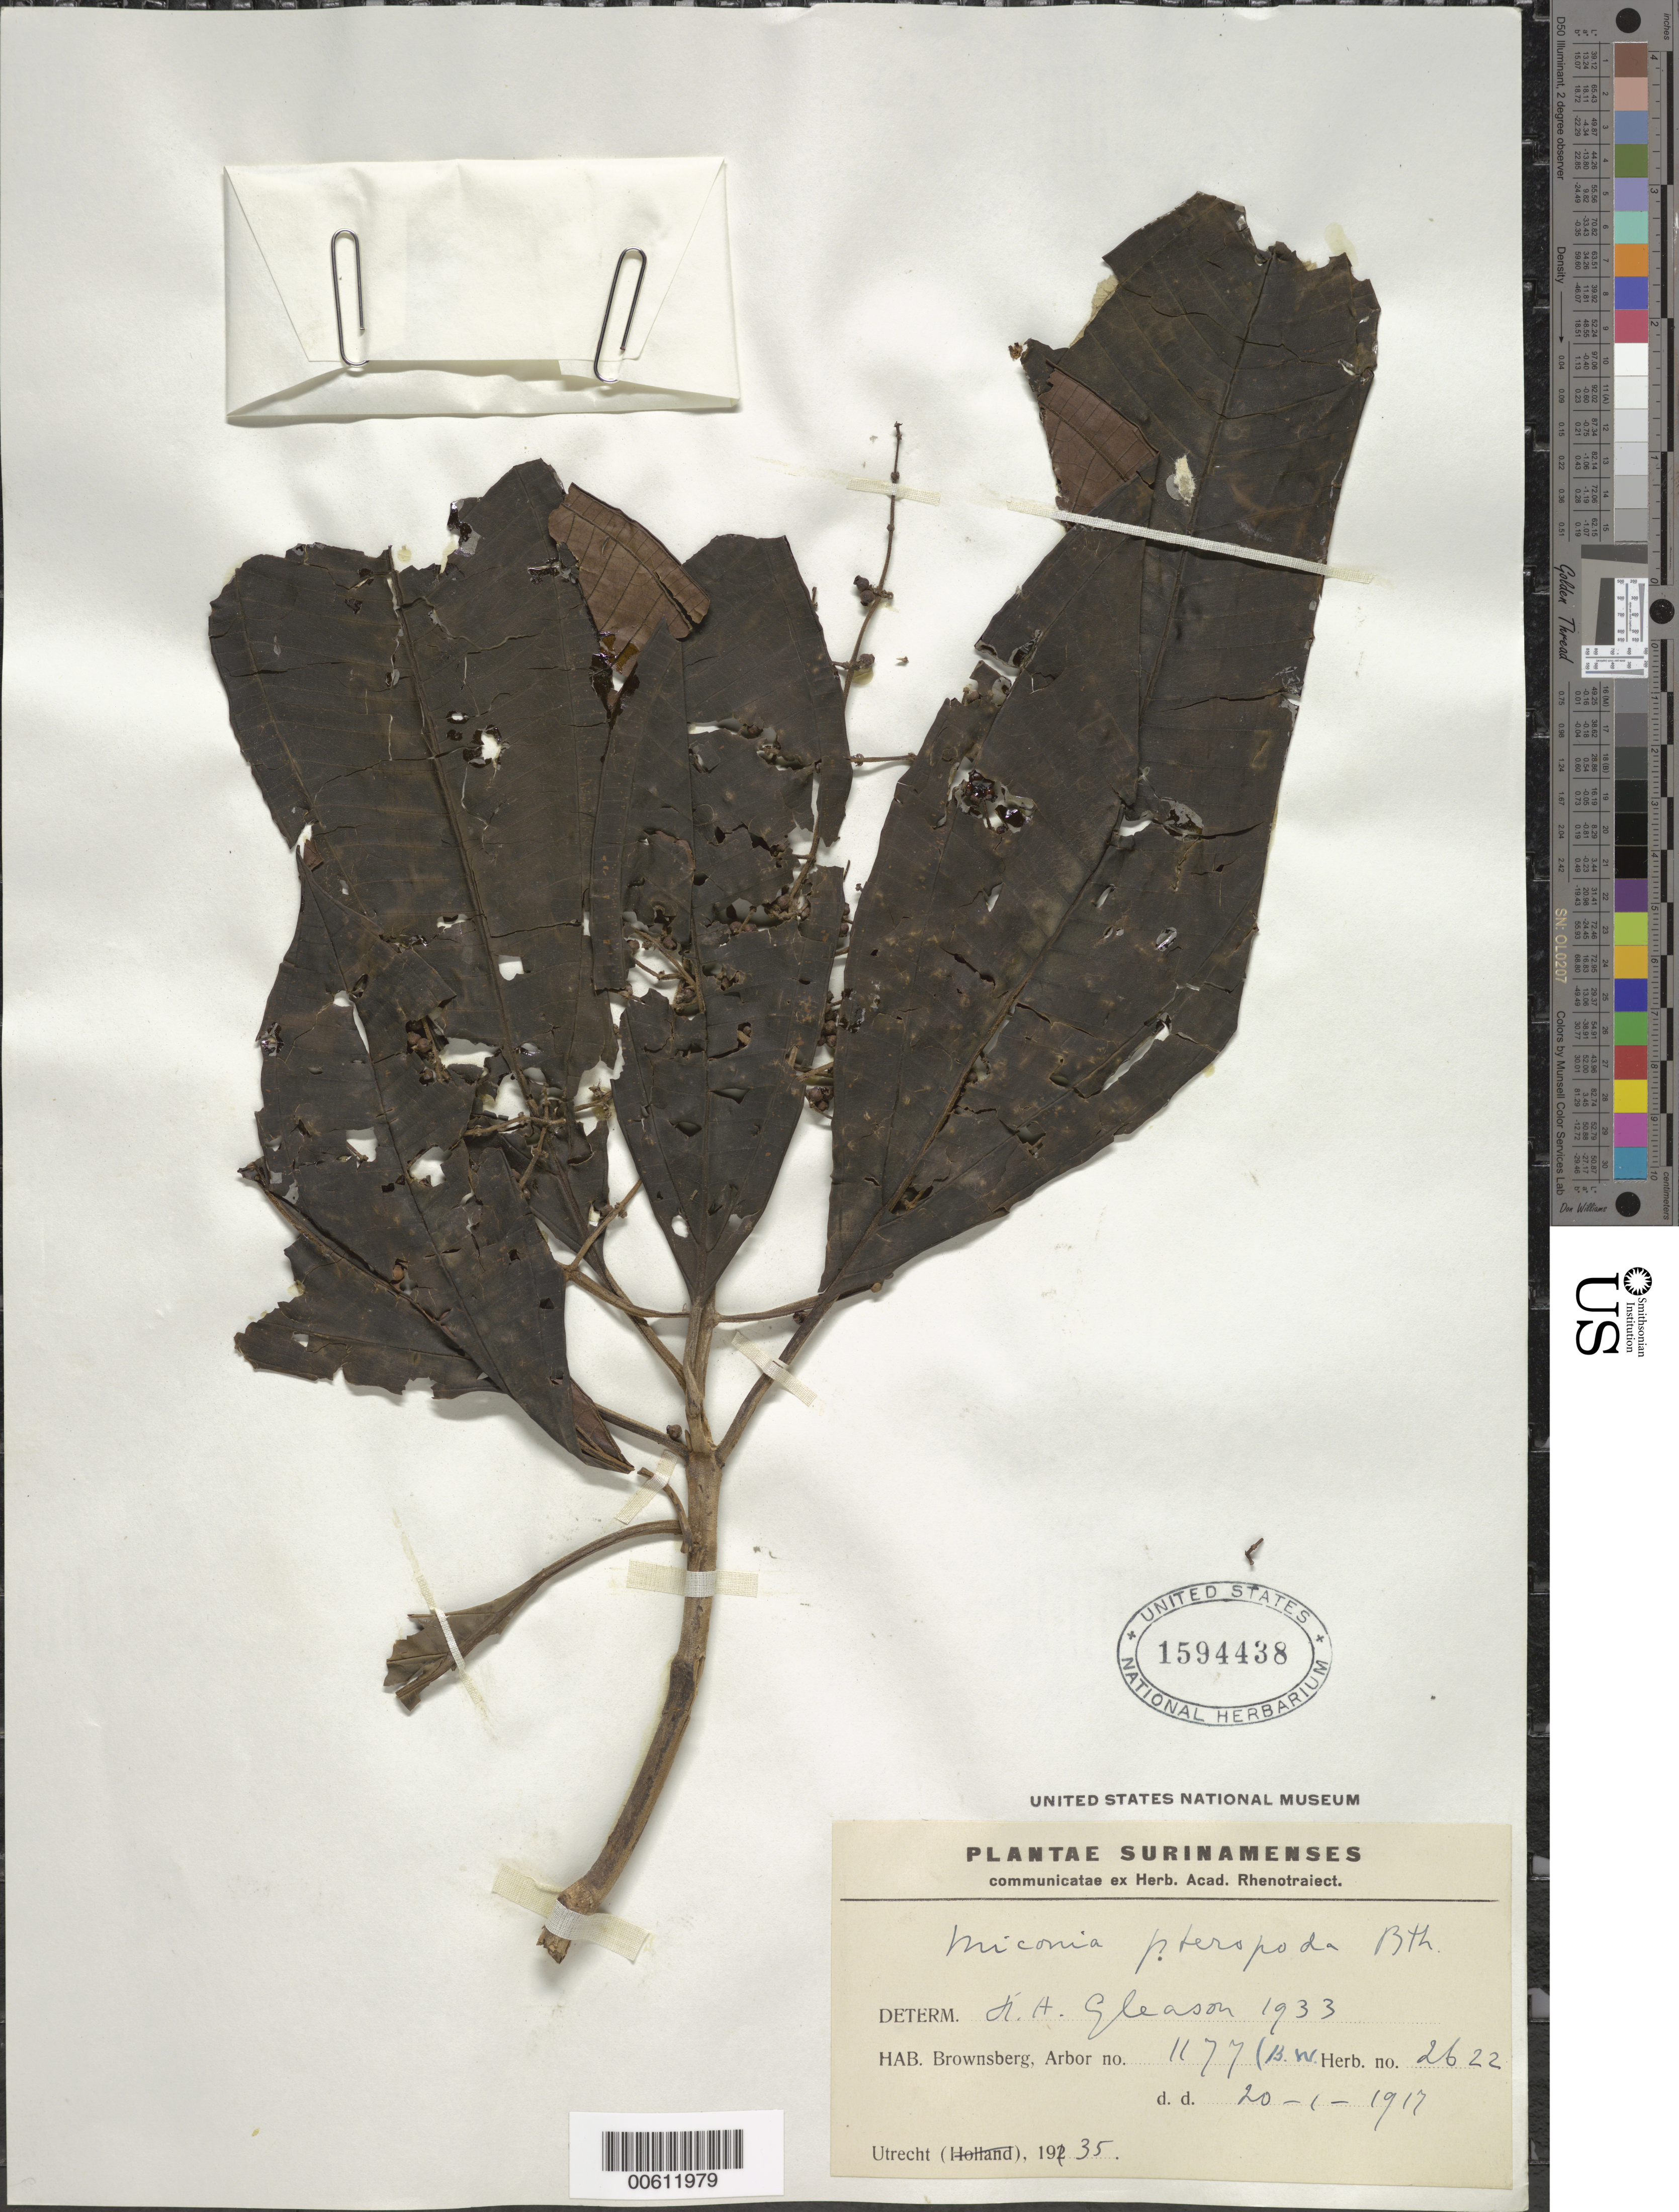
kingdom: Plantae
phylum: Tracheophyta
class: Magnoliopsida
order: Myrtales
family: Melastomataceae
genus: Miconia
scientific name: Miconia prasina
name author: (Sw.) DC.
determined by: Gleason, H. A.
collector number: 2622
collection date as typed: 20-Jan-17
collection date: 1917-01-20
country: Suriname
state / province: Brokopondo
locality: Brownsberg, Forest Reserve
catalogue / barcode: US 1594438